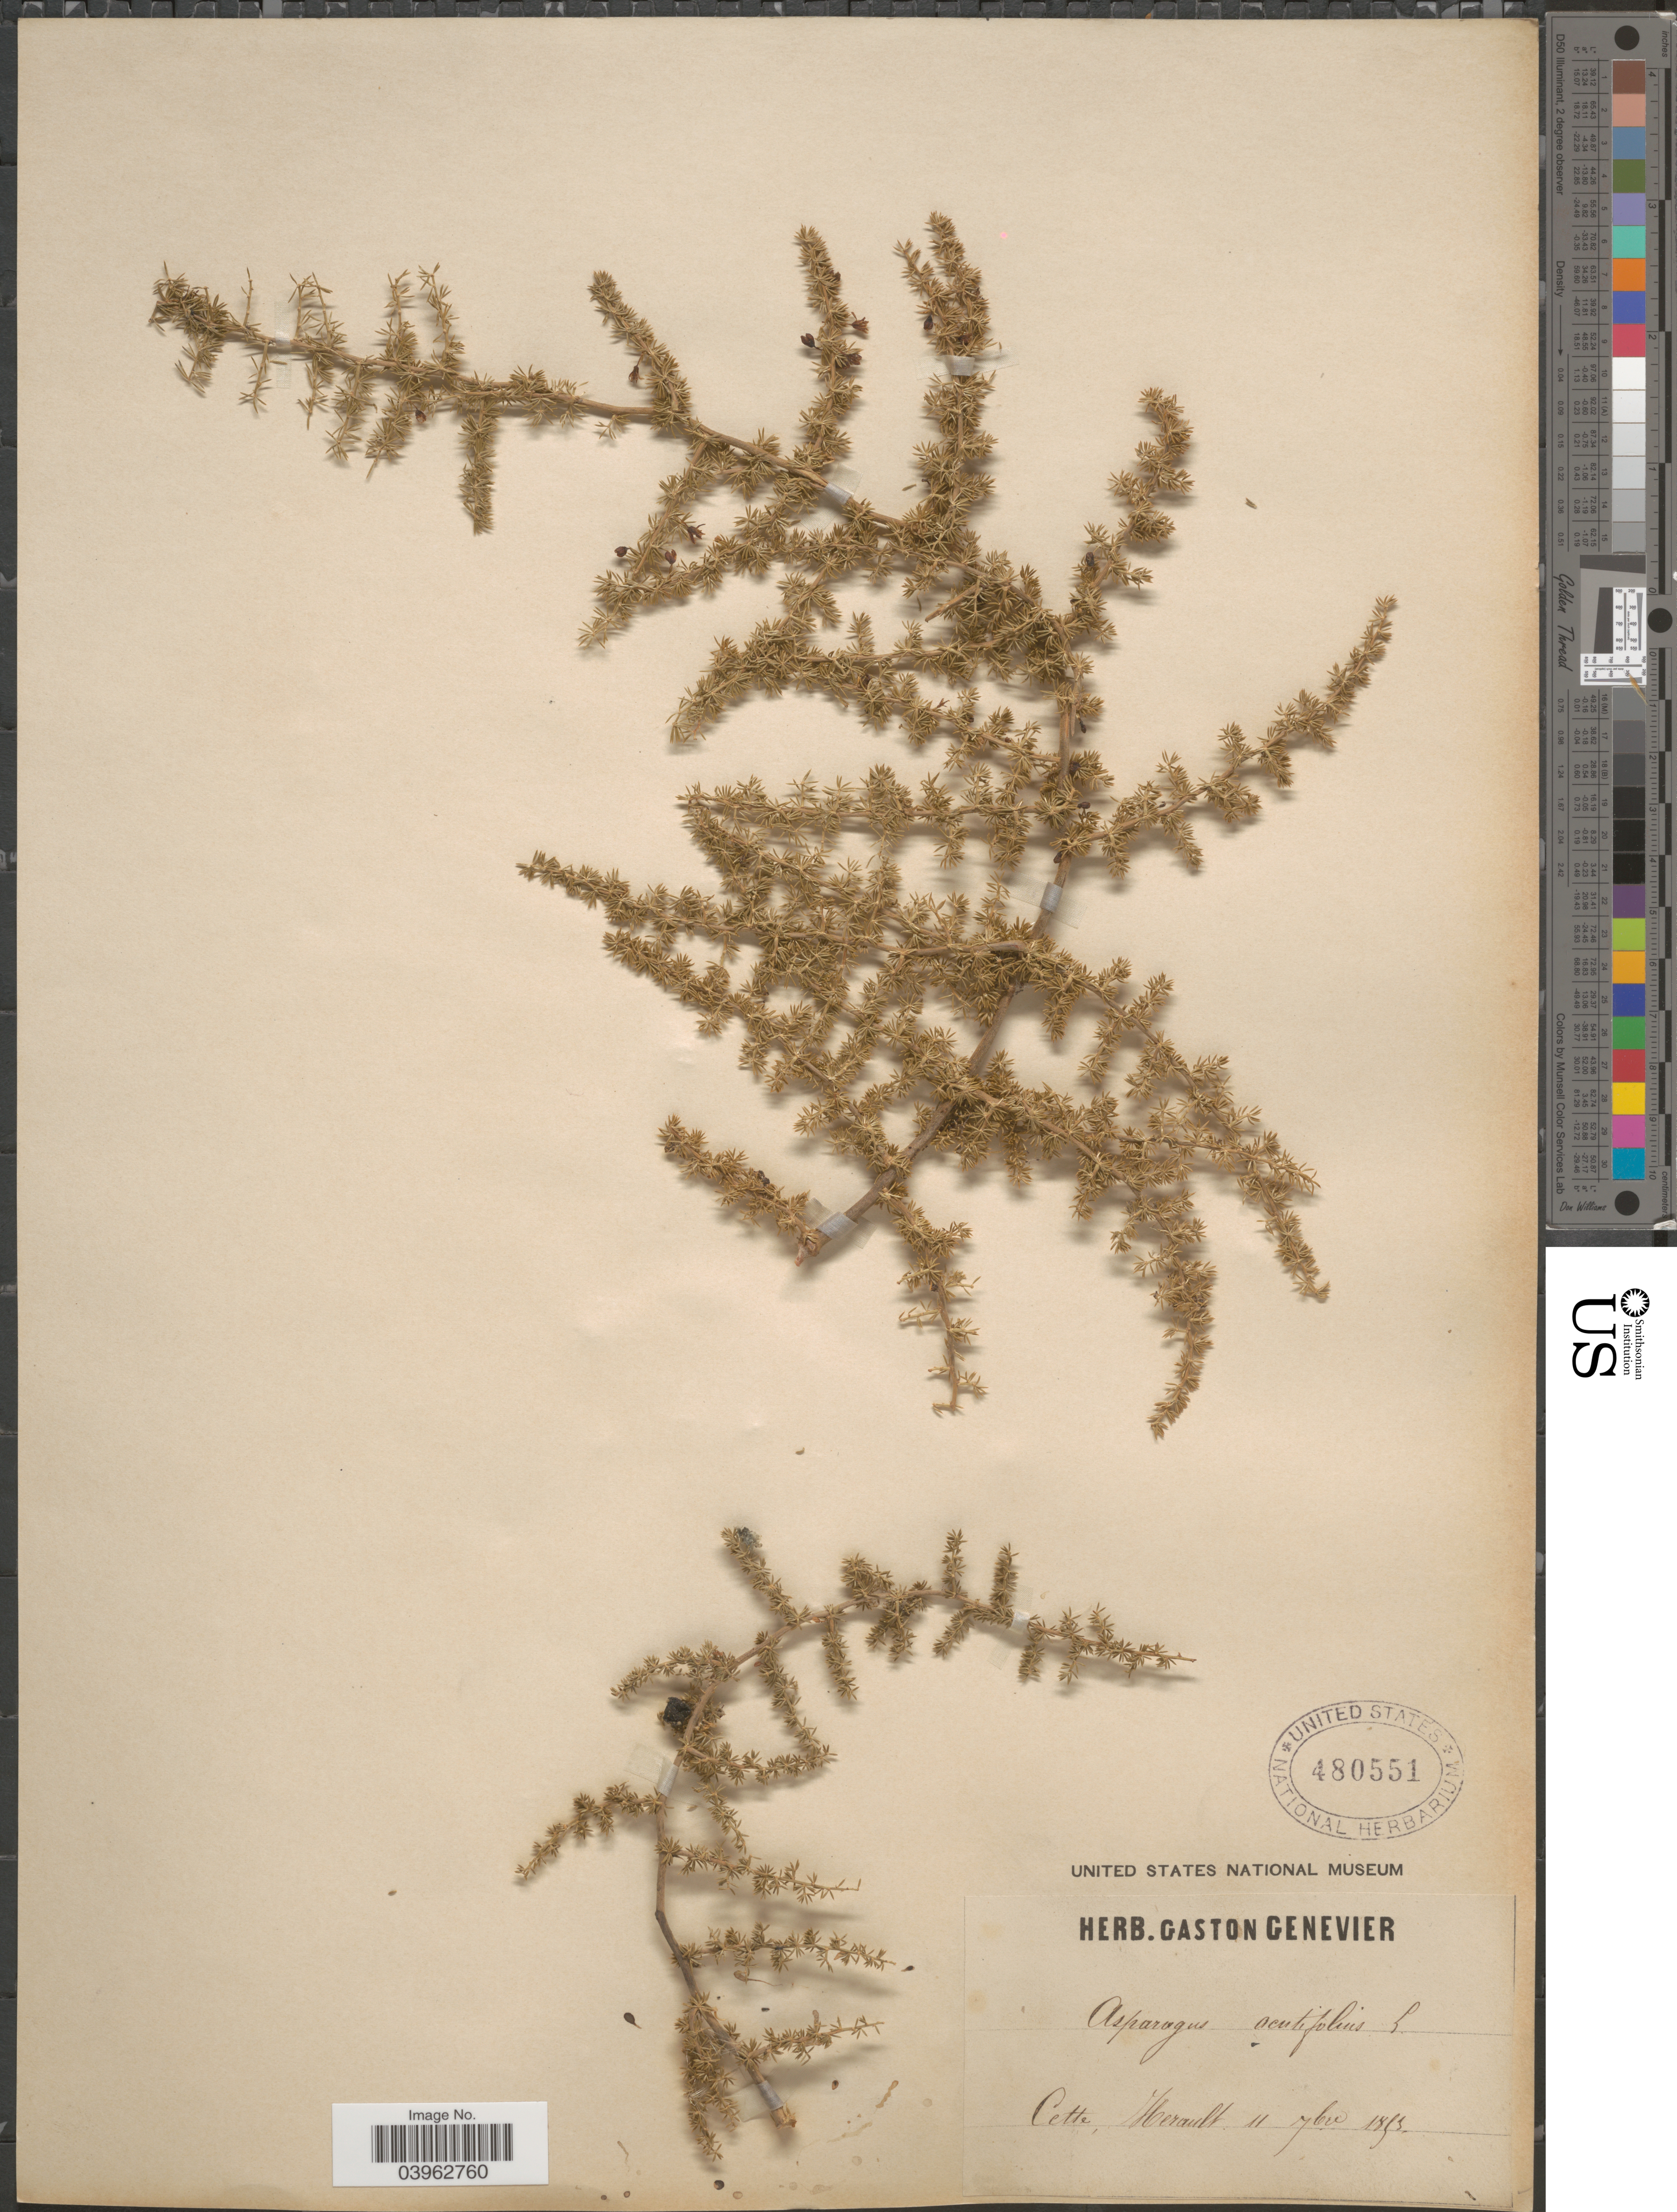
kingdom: Plantae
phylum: Tracheophyta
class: Liliopsida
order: Asparagales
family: Asparagaceae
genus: Asparagus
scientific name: Asparagus acutifolius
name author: L.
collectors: ex herb. G. Genevier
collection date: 1853-09-11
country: France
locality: Cette, Herault.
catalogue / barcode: US 480551